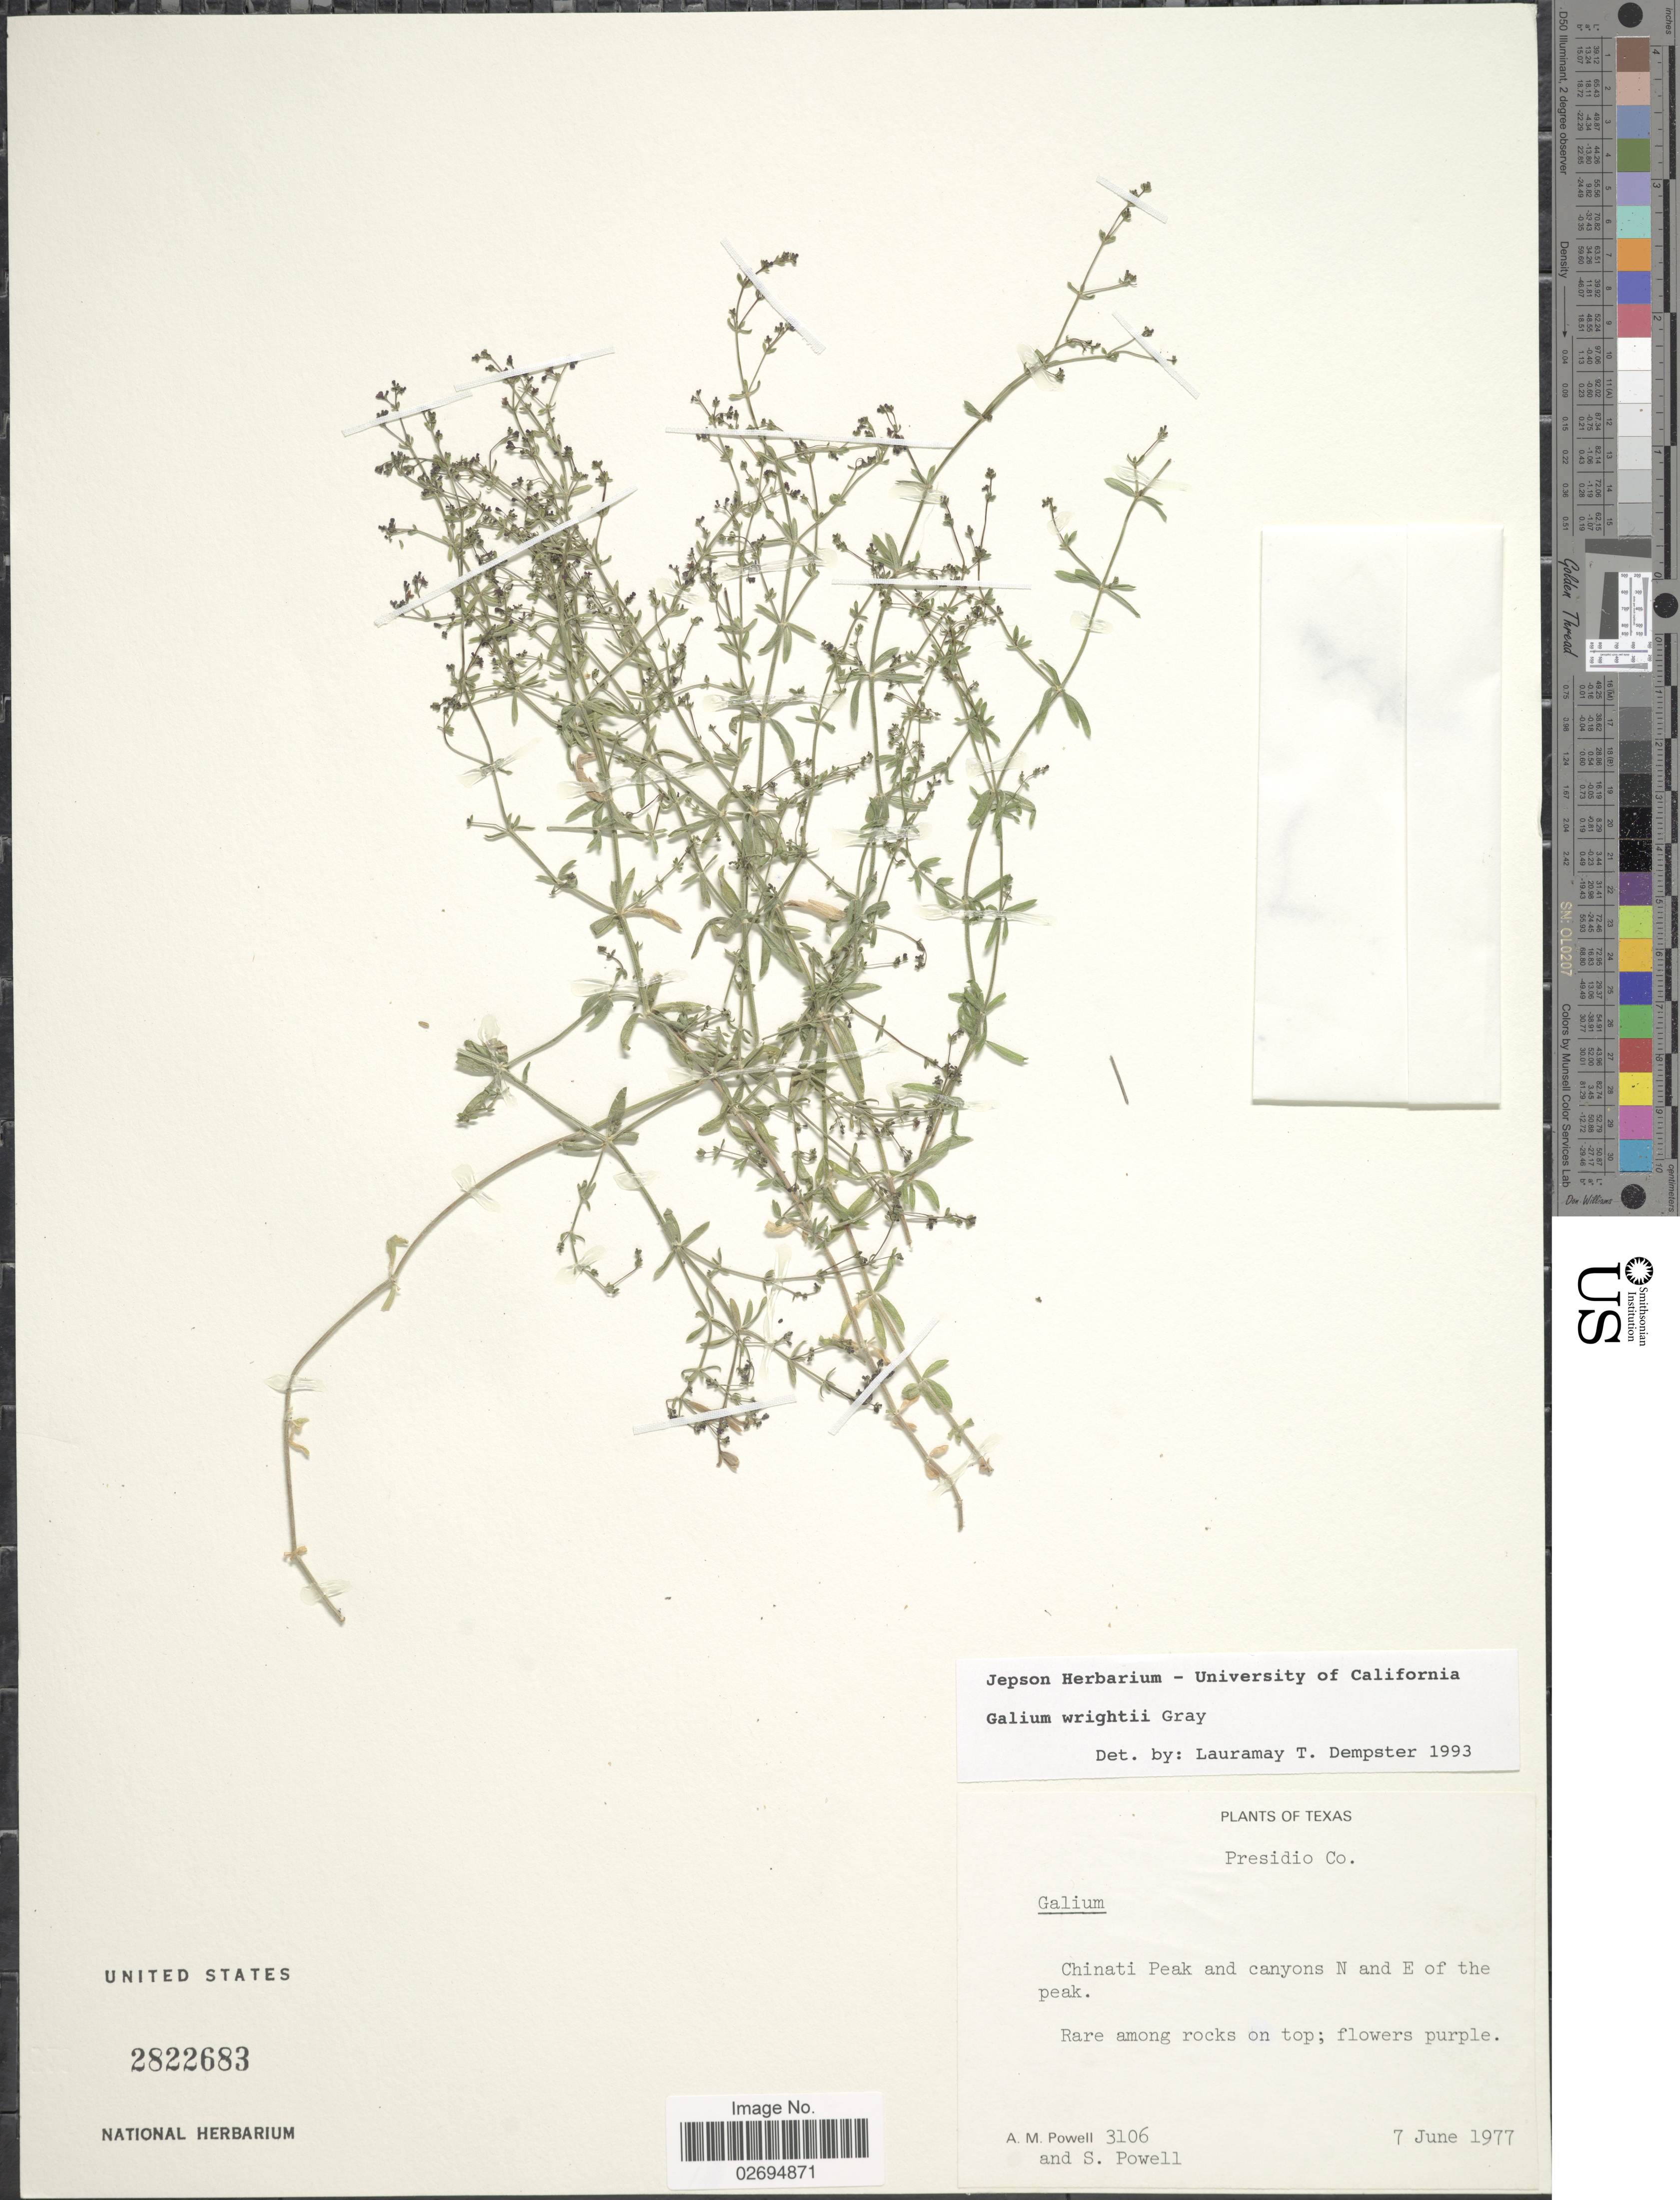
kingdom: Plantae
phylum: Tracheophyta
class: Magnoliopsida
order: Gentianales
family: Rubiaceae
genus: Galium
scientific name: Galium wrightii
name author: A. Gray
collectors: A. M. Powell & S. Powell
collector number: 3106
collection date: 1977-06-07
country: United States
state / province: Texas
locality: Presidio Co. Chinati Peak and canyons N and E of the peak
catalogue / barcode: US 2822683